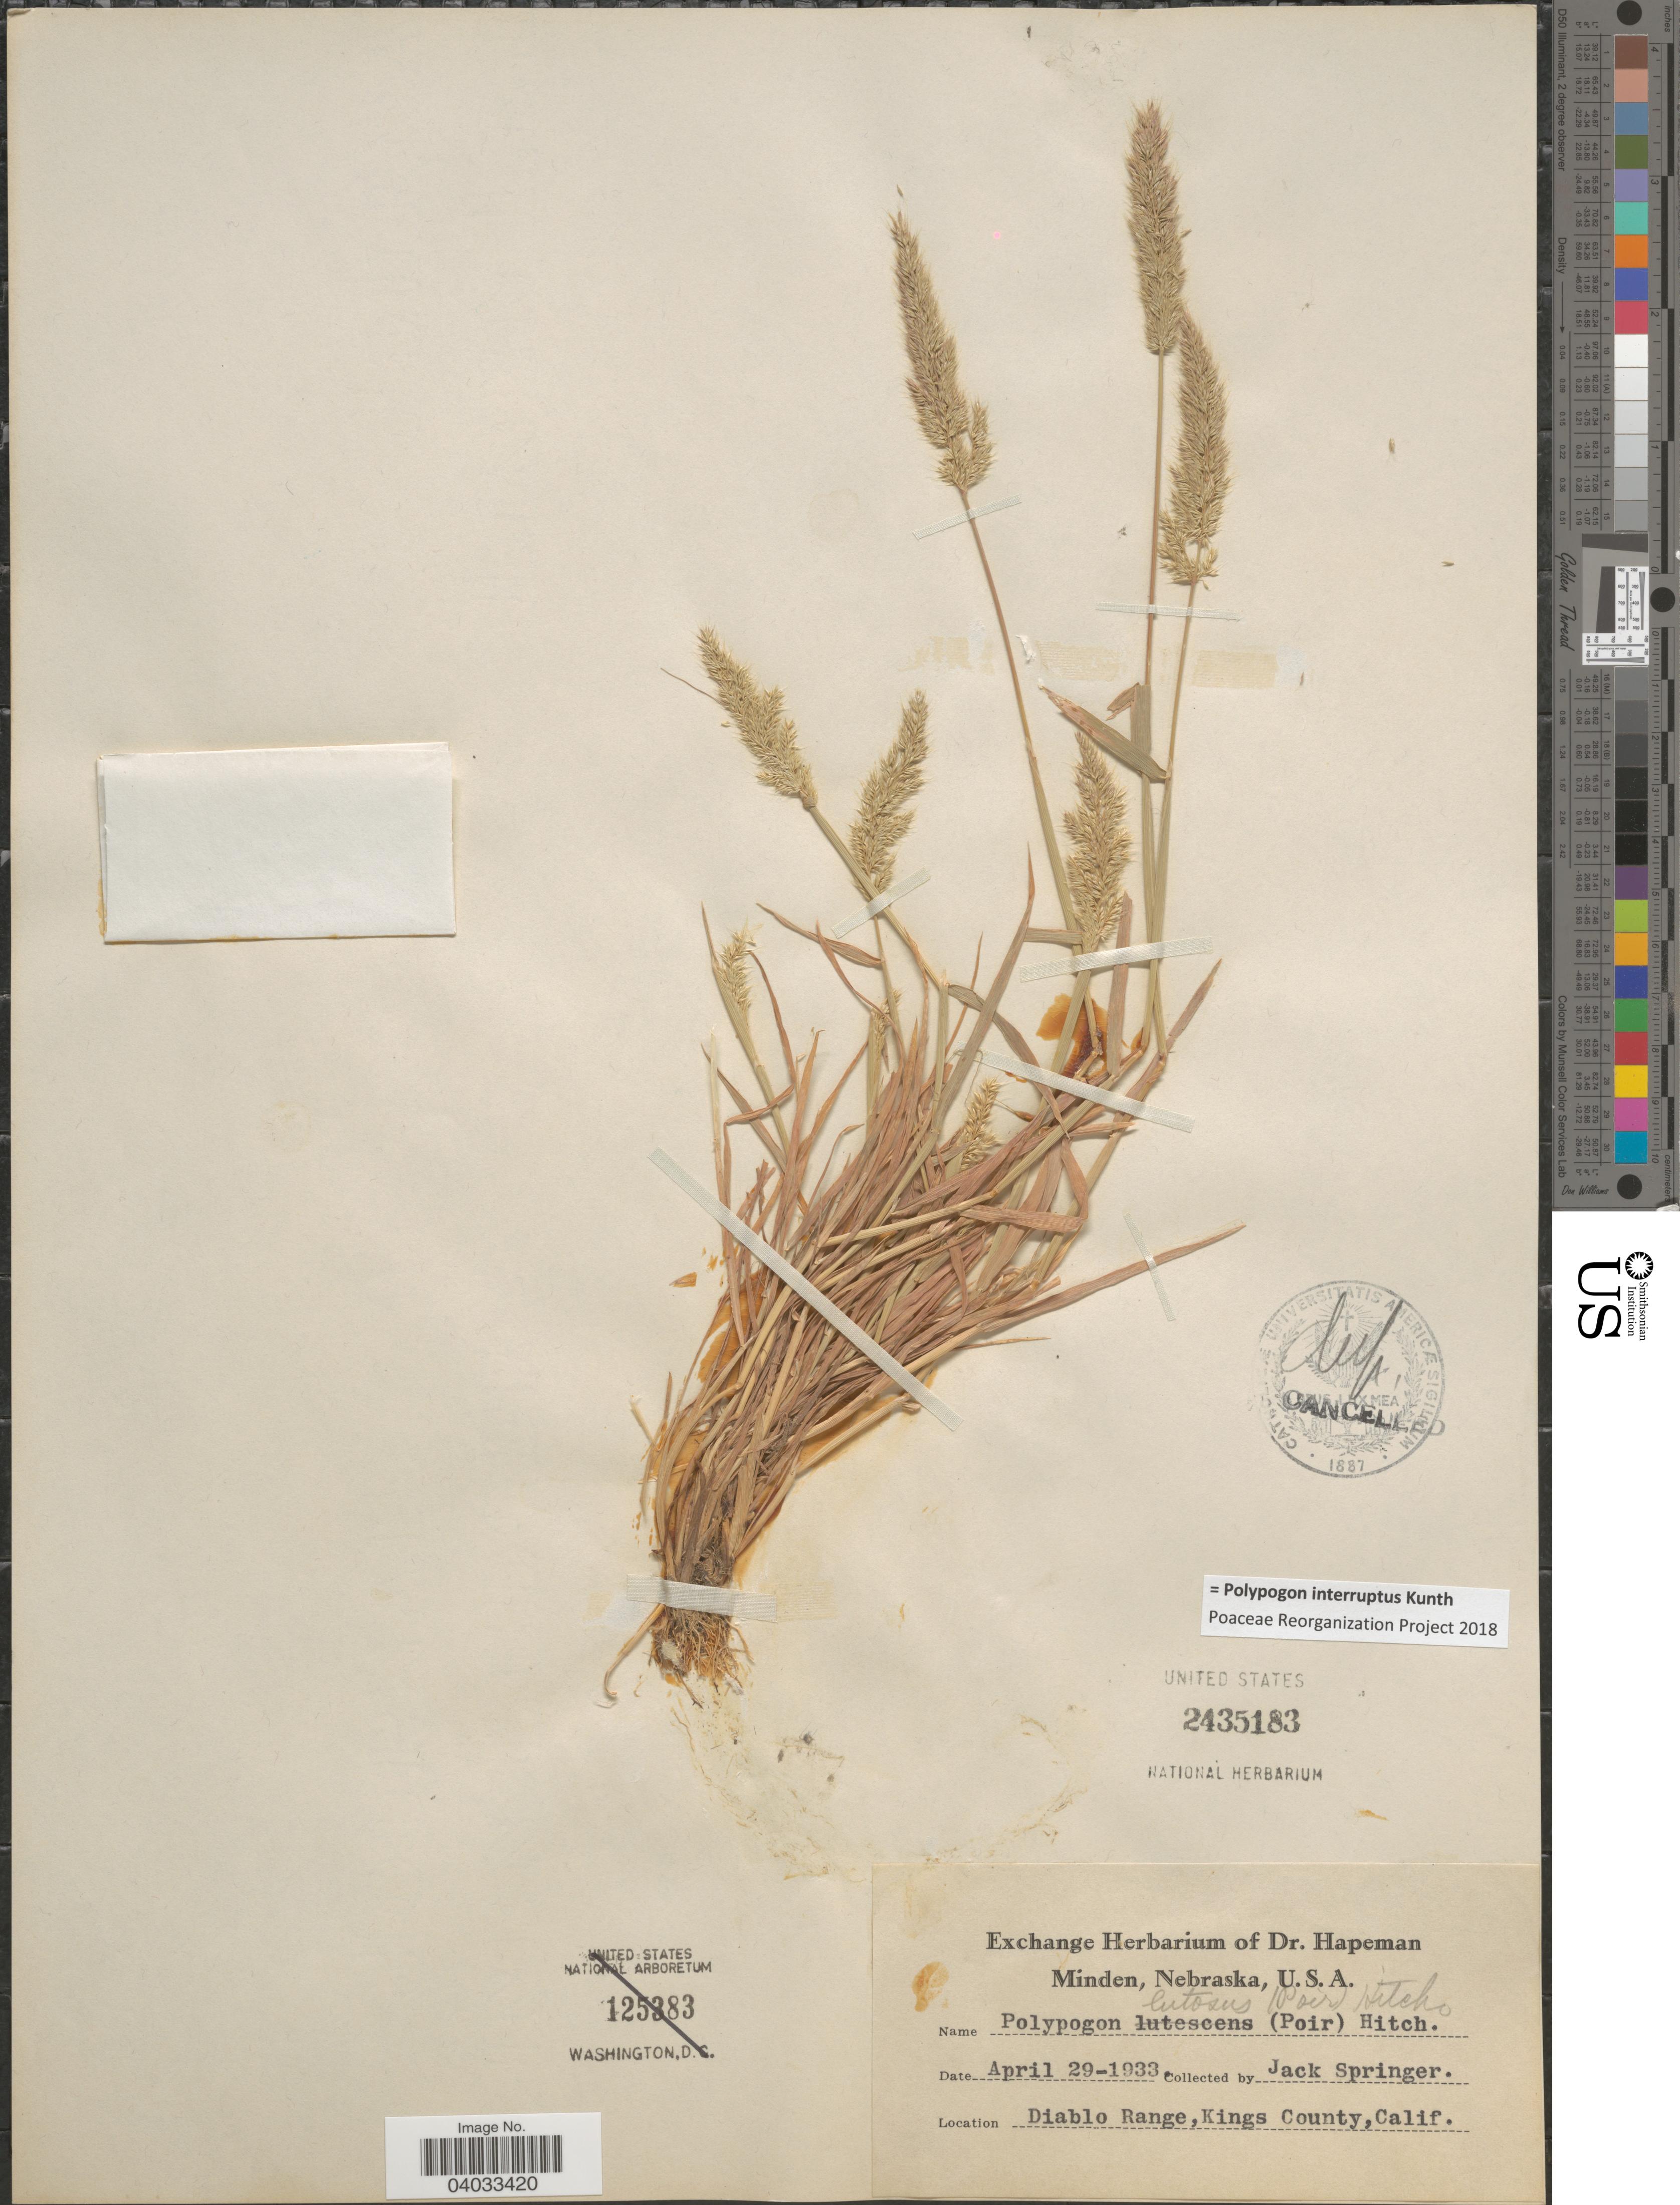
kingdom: Plantae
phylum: Tracheophyta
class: Liliopsida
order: Poales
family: Poaceae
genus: Polypogon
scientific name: Polypogon interruptus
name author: Kunth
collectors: J. Springer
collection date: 1933-04-29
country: United States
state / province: California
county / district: Kings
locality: Diablo Range, Kings County.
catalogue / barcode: US 2435183